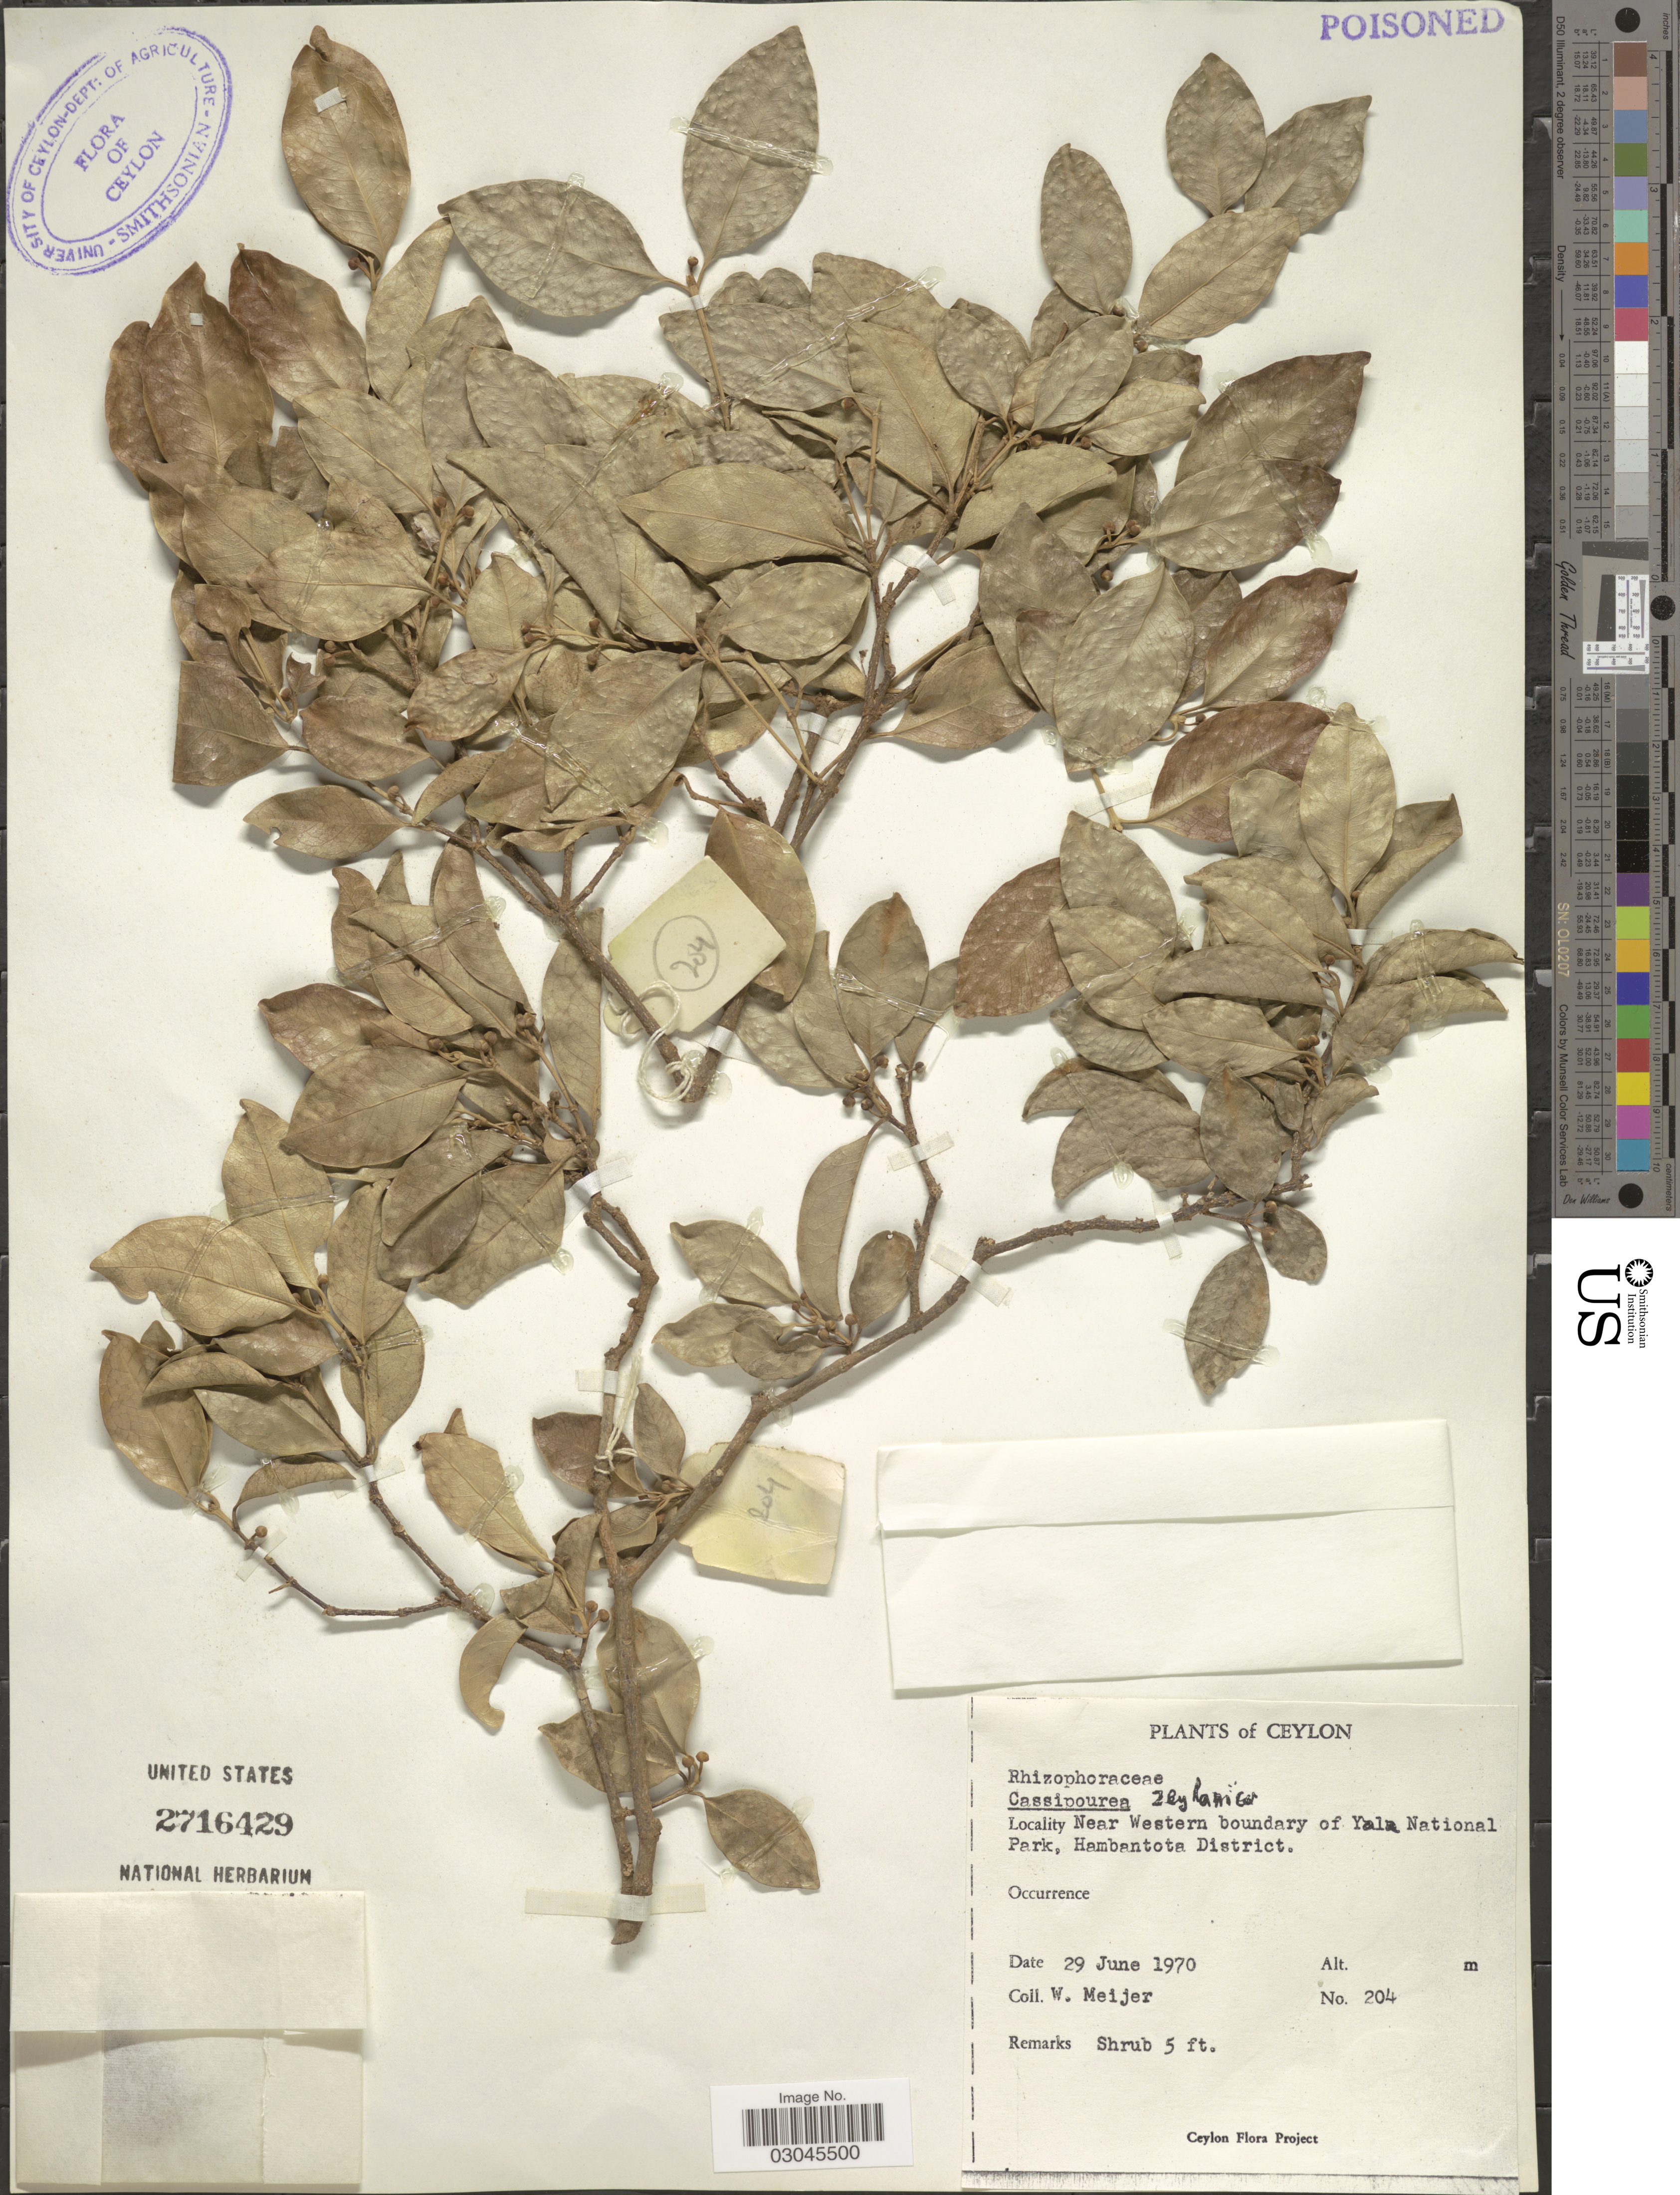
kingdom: Plantae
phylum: Tracheophyta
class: Magnoliopsida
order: Malpighiales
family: Rhizophoraceae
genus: Cassipourea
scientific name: Cassipourea ceylanica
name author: (Gardner) Alston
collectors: W. Meijer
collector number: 204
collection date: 1970-06-29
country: Sri Lanka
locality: Ceylon. Near Western boundary of Yala National Park, Hambantota District.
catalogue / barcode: US 2716429